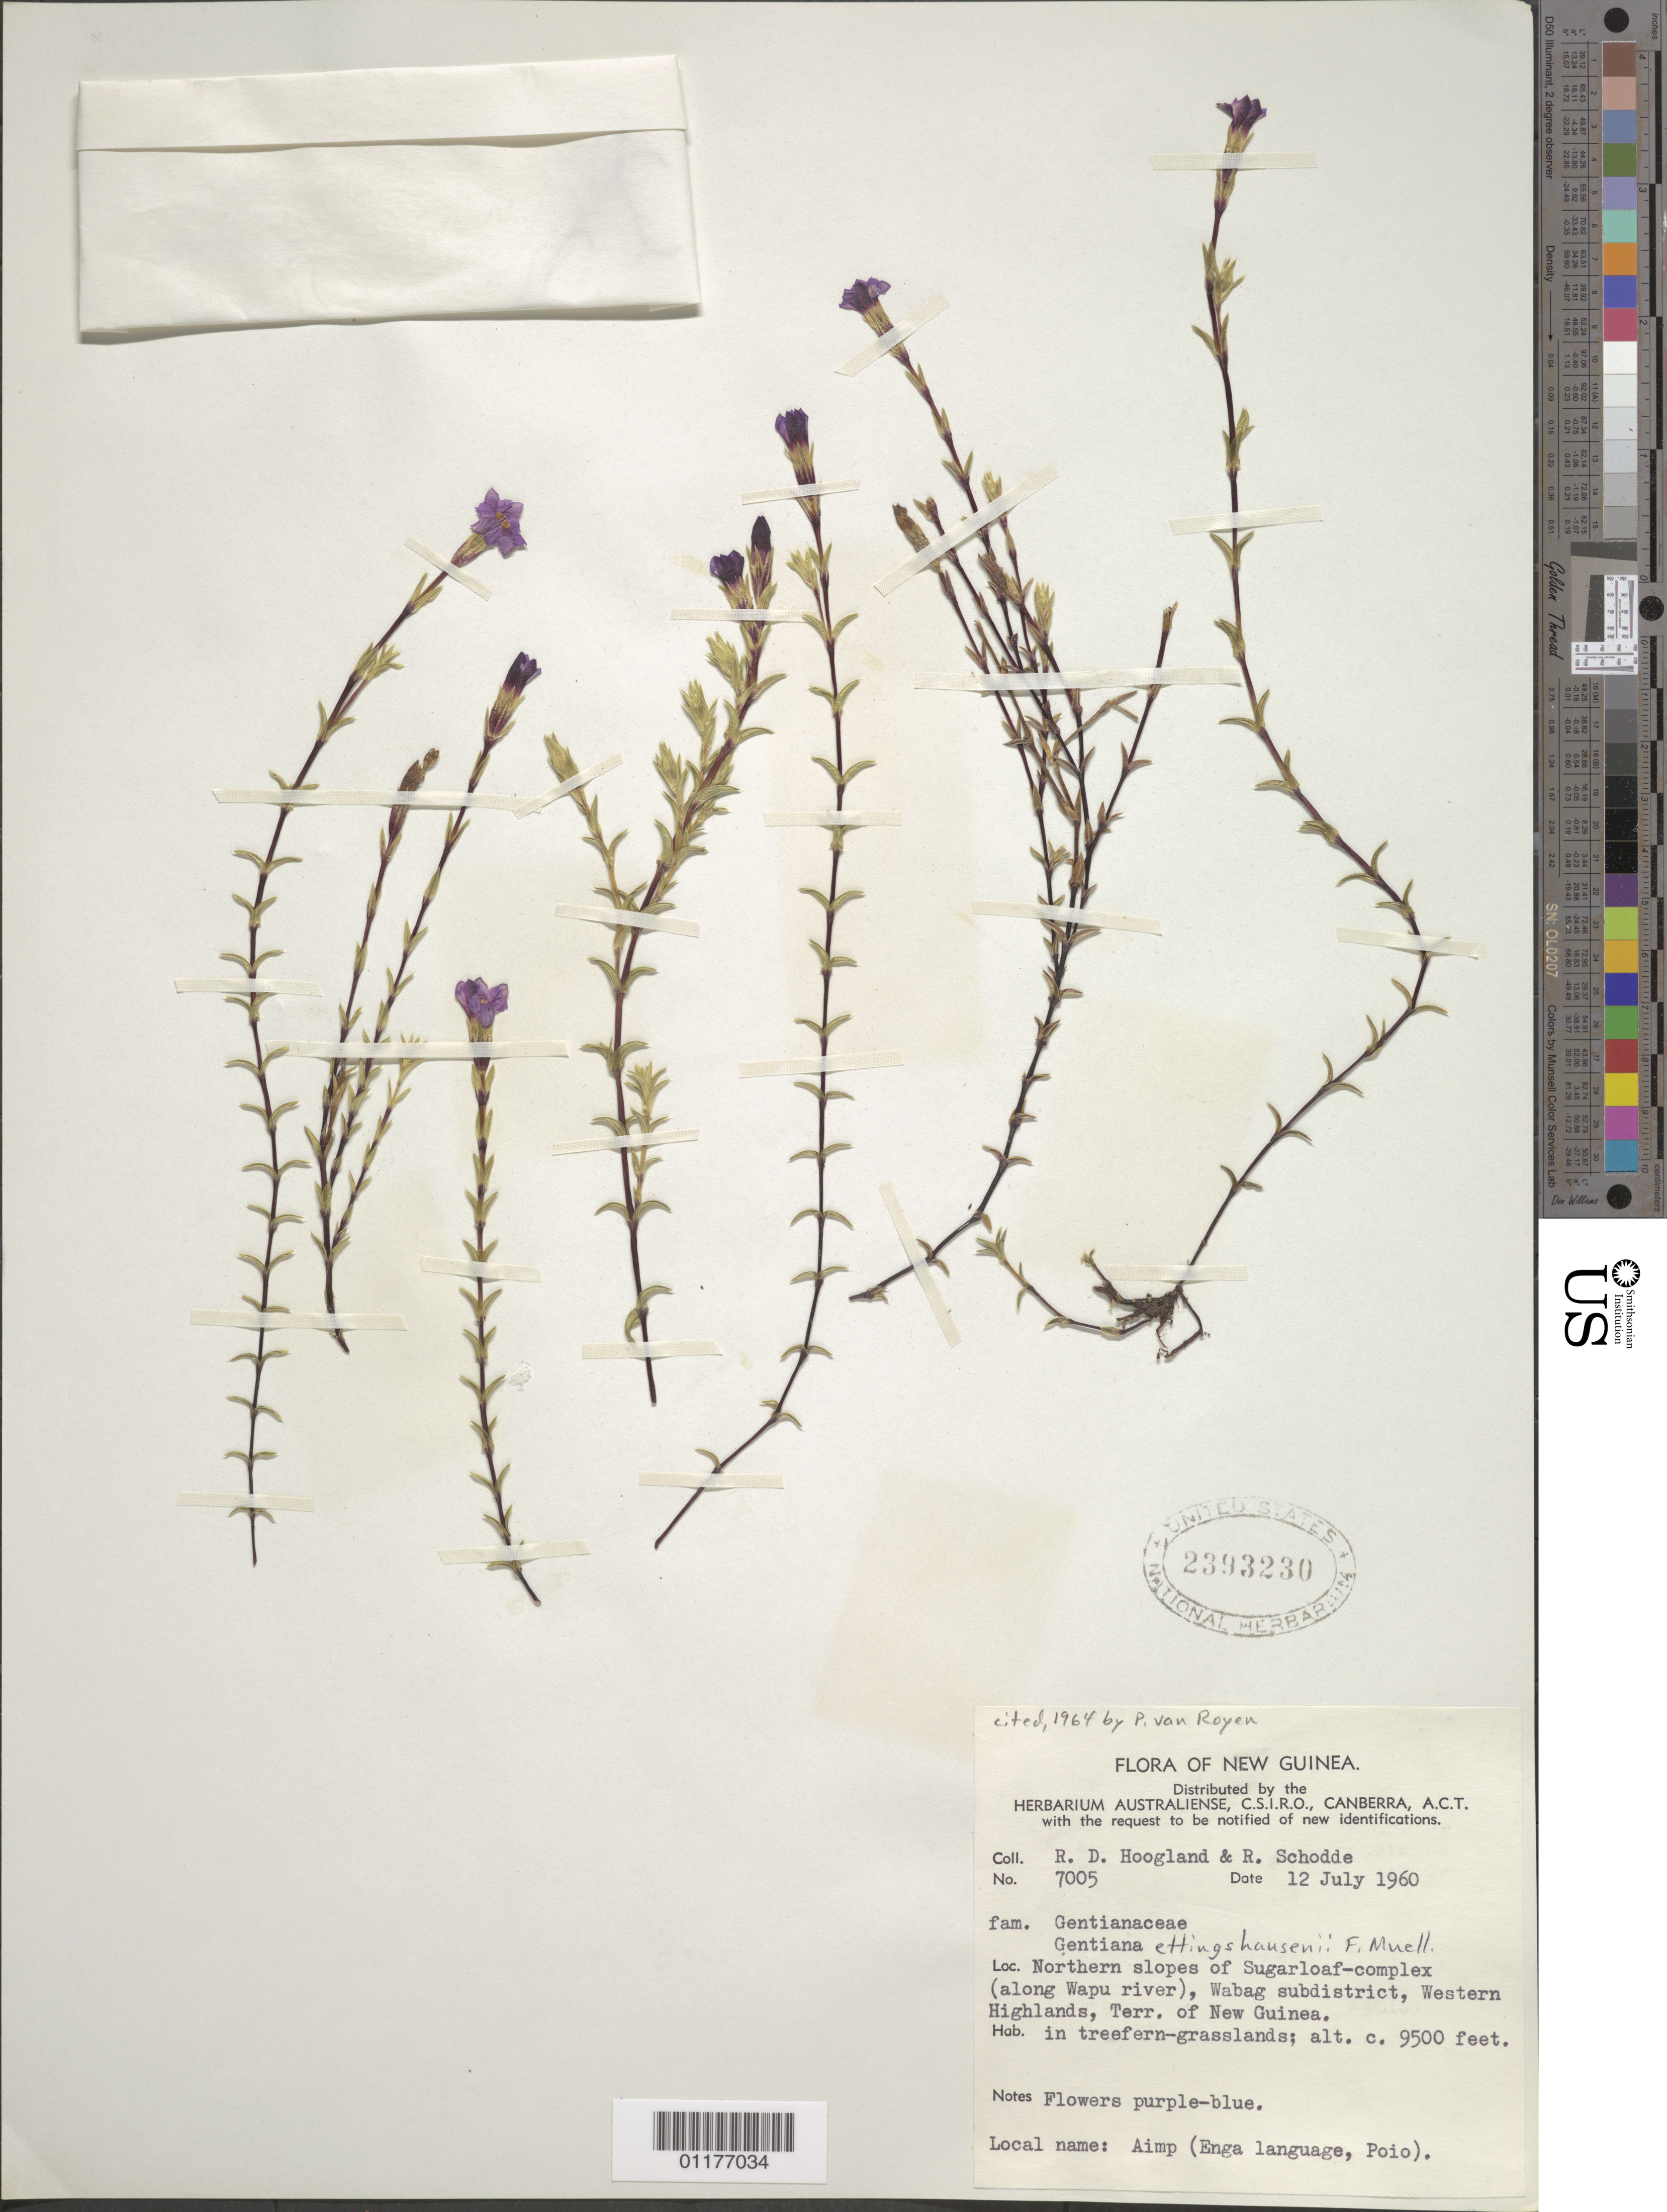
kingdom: Plantae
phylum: Tracheophyta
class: Magnoliopsida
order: Gentianales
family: Gentianaceae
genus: Gentiana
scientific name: Gentiana ettingshausenii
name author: F. Muell.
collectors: R. D. Hoogland & R. Schodde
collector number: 7005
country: Papua New Guinea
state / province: Western Highlands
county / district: Wabag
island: New Guinea I.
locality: Sugarloaf complex, along Wapu River.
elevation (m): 1981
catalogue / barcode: US 2393230